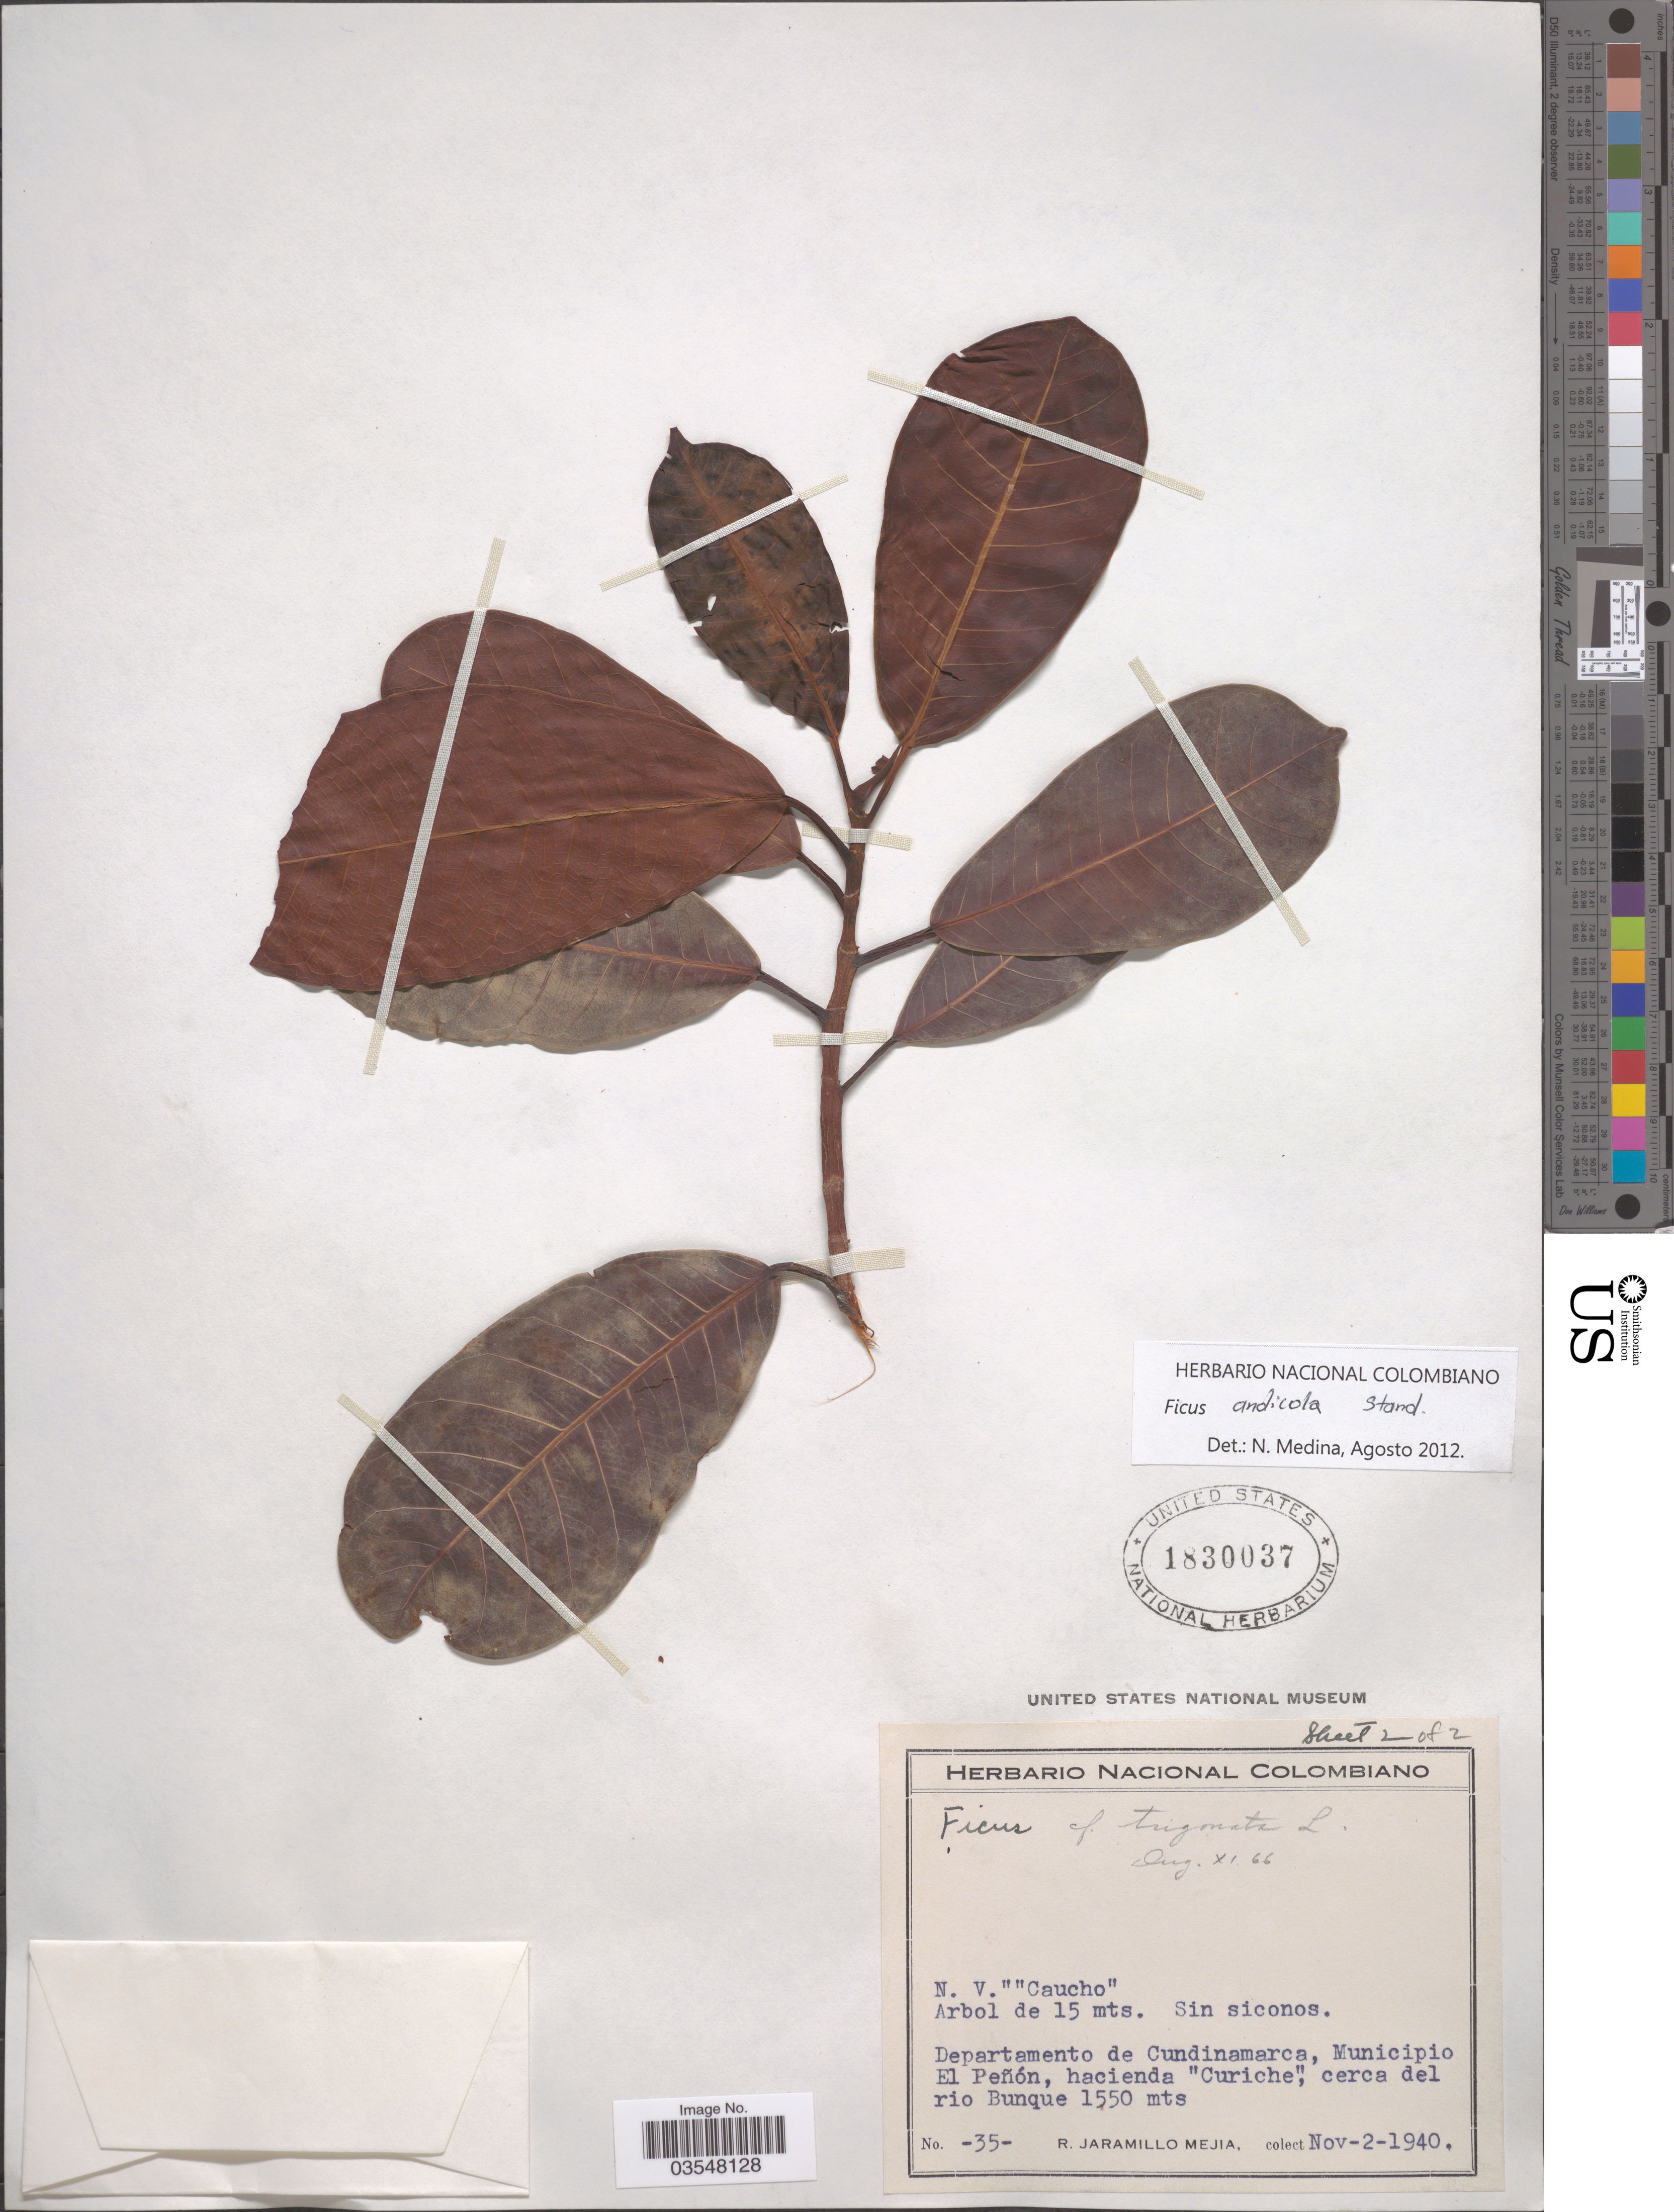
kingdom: Plantae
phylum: Tracheophyta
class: Magnoliopsida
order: Rosales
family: Moraceae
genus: Ficus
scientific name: Ficus andicola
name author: Standl.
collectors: R. Jaramillo M.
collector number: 35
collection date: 1940-11-02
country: Colombia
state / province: Cundinamarca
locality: Departamento de Cundinamarca, Municipio El Peñon, hacienda "Curiche", cerca del rio Bunque.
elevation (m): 1550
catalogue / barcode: US 1830037